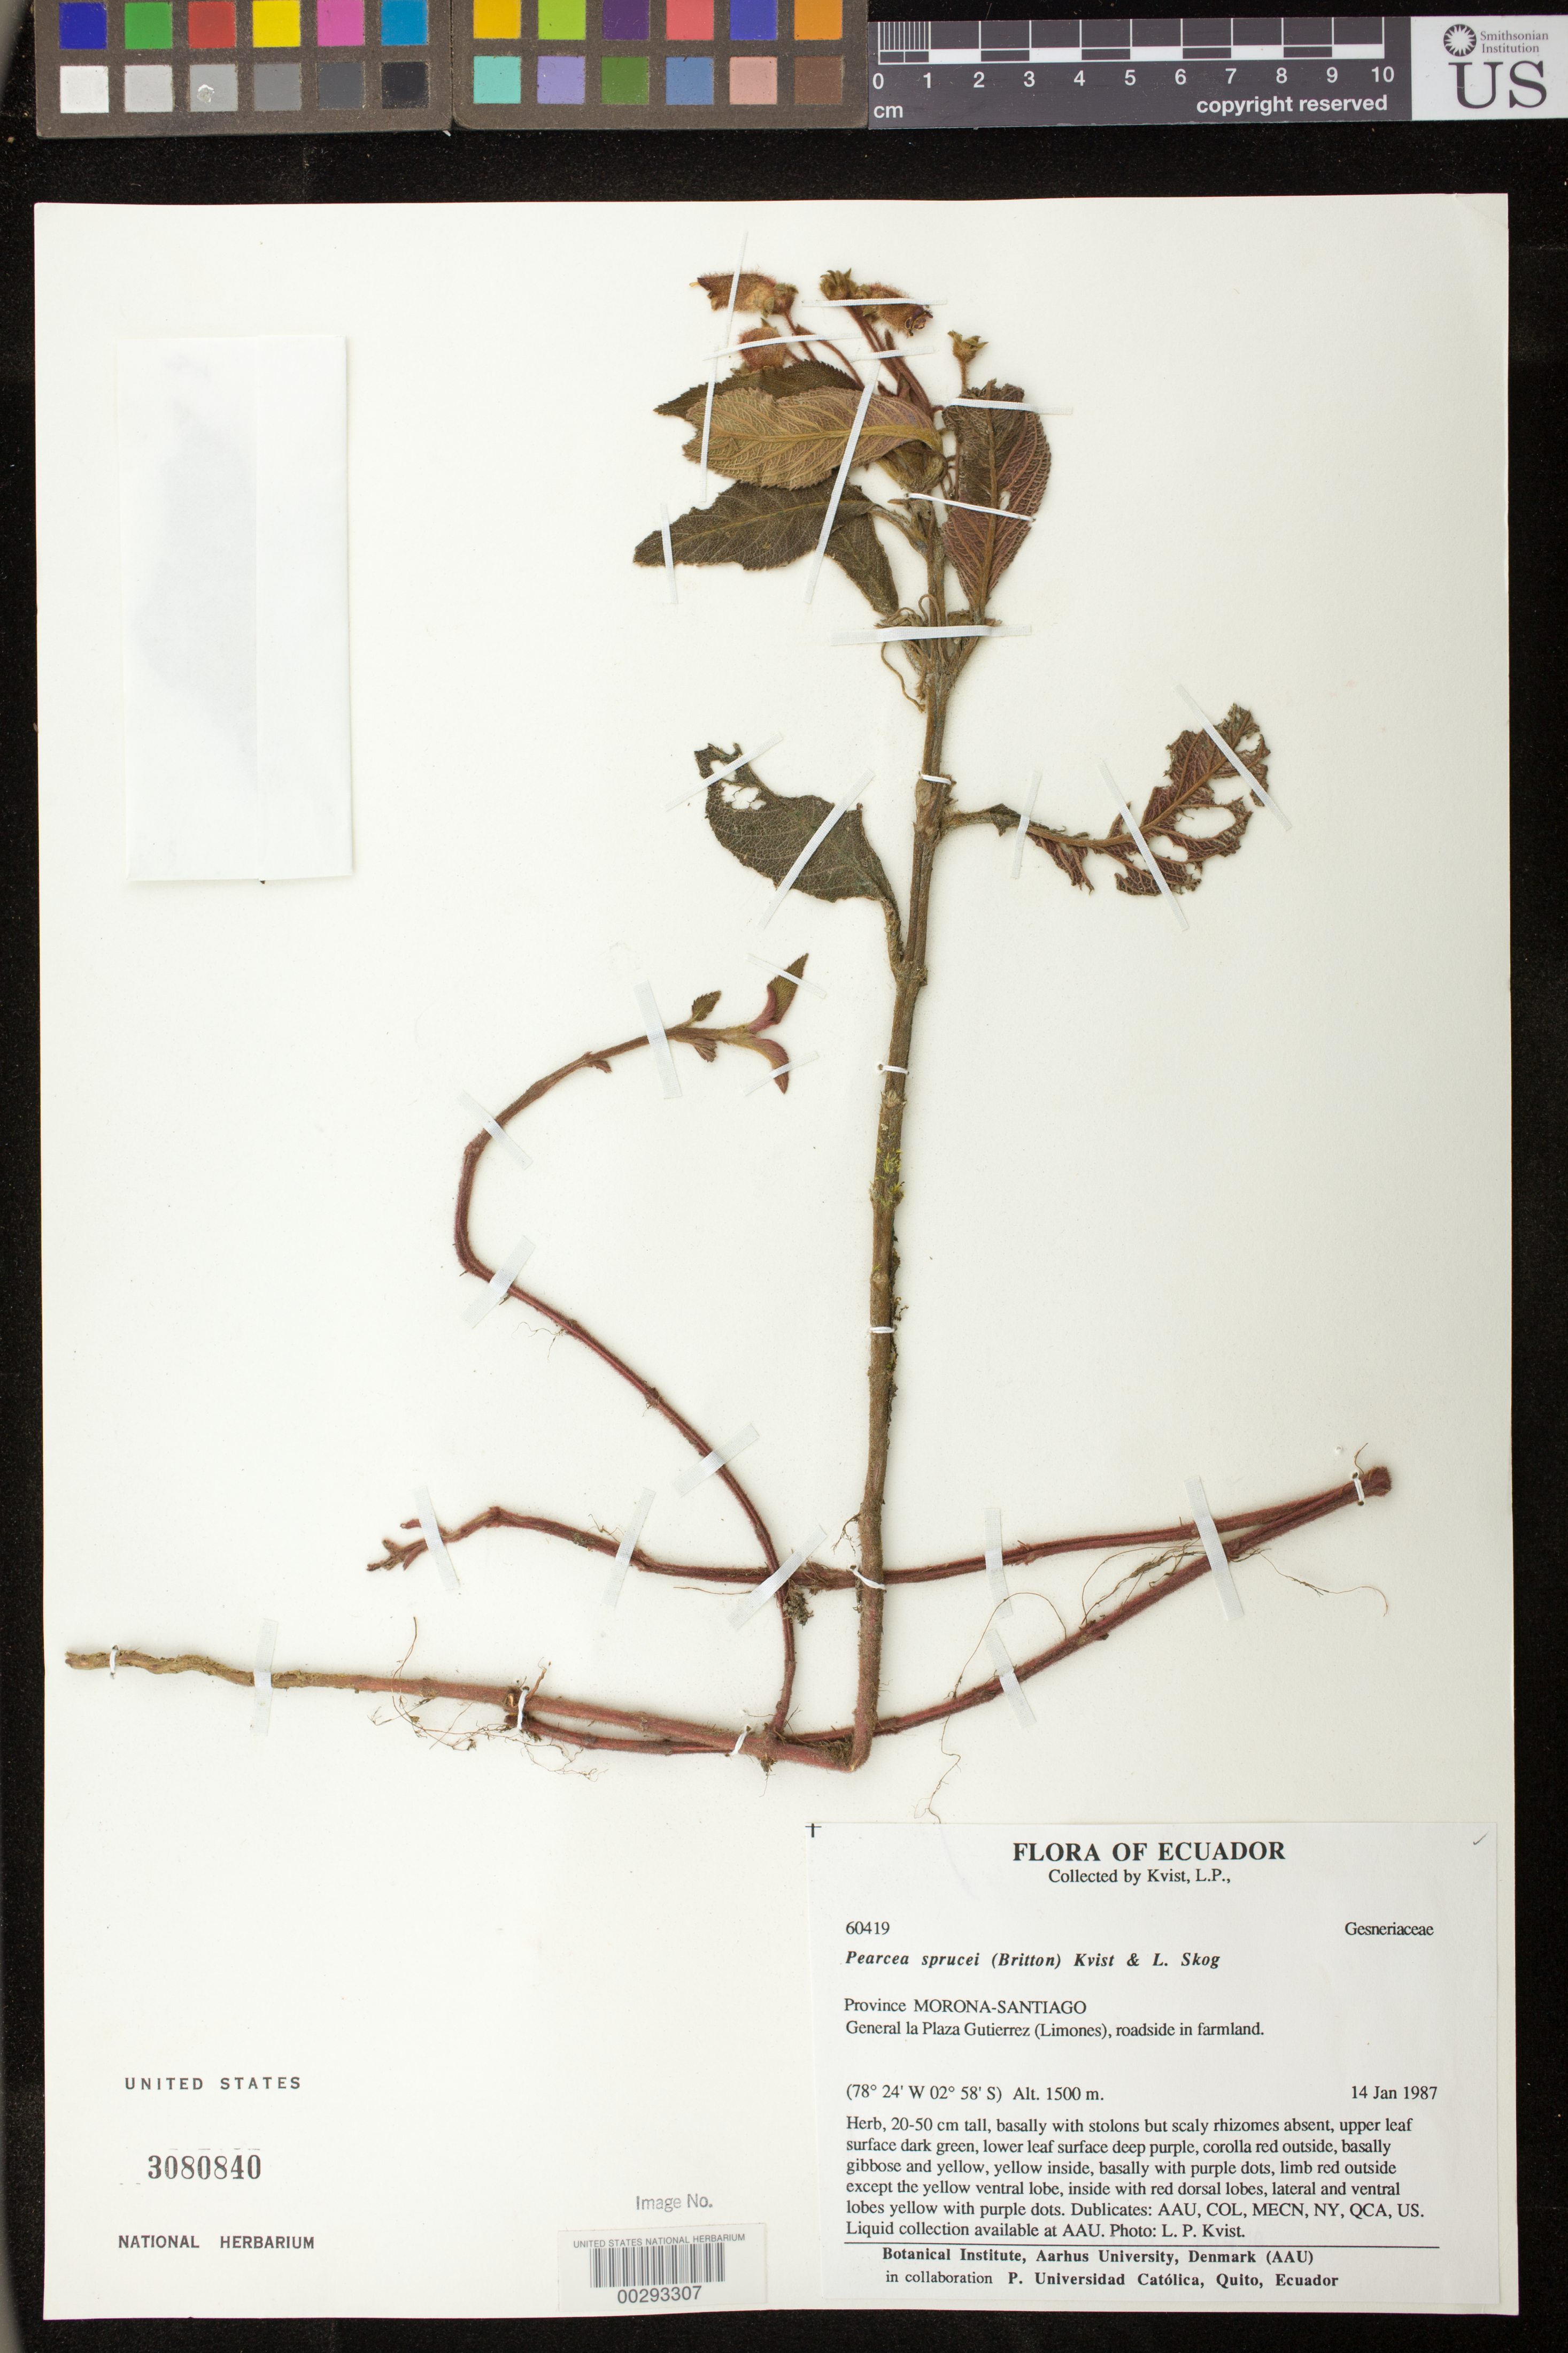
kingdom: Plantae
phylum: Tracheophyta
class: Magnoliopsida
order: Lamiales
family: Gesneriaceae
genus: Pearcea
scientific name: Pearcea sprucei var. sprucei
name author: (Britton ex Rusby) L.P. Kvist & L.E. Skog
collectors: L. P. Kvist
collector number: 60419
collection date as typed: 14 Jan 1987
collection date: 1987-01-14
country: Ecuador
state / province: Morona-Santiago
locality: General La Plaza Gutierrez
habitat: Roadside in farmland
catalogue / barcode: US 3080840